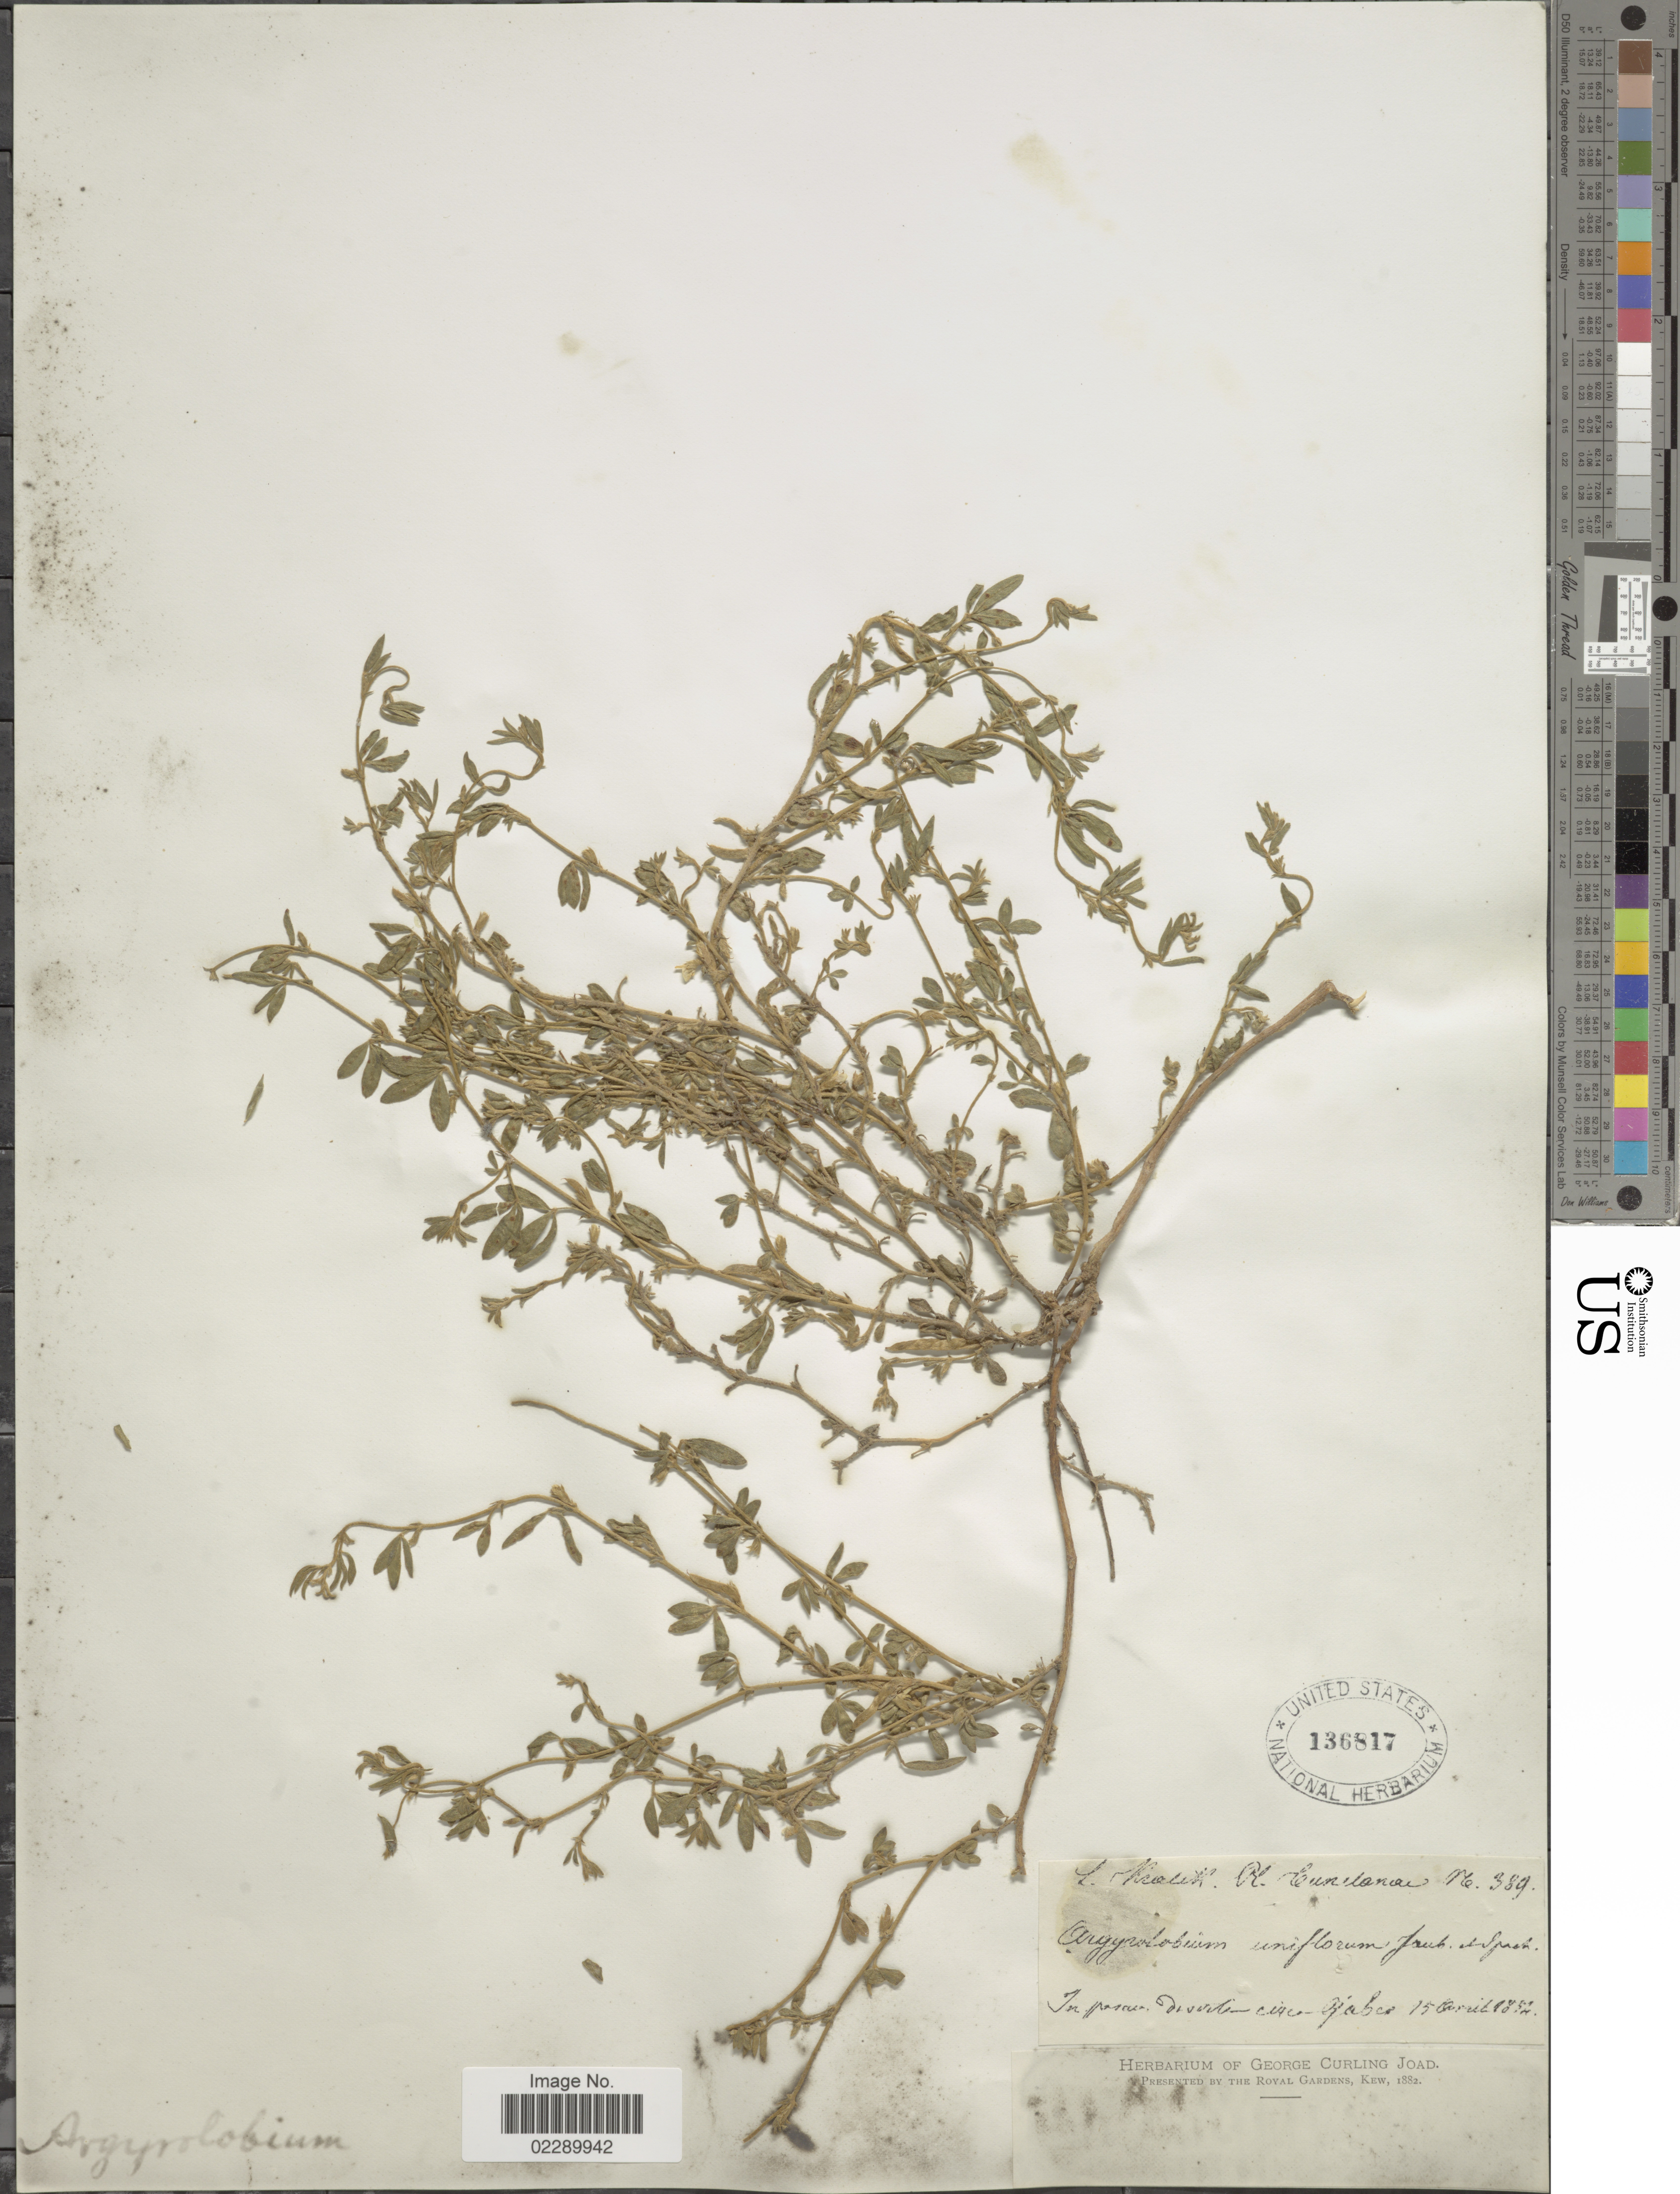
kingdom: Plantae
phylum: Tracheophyta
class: Magnoliopsida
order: Fabales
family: Fabaceae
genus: Argyrolobium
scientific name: Argyrolobium uniflorum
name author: Harv.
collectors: ex herb. George Curling Joad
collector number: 389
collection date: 1854-04-15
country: Tunisia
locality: Inpasce. dividis circa Gábes.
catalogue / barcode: US 136817